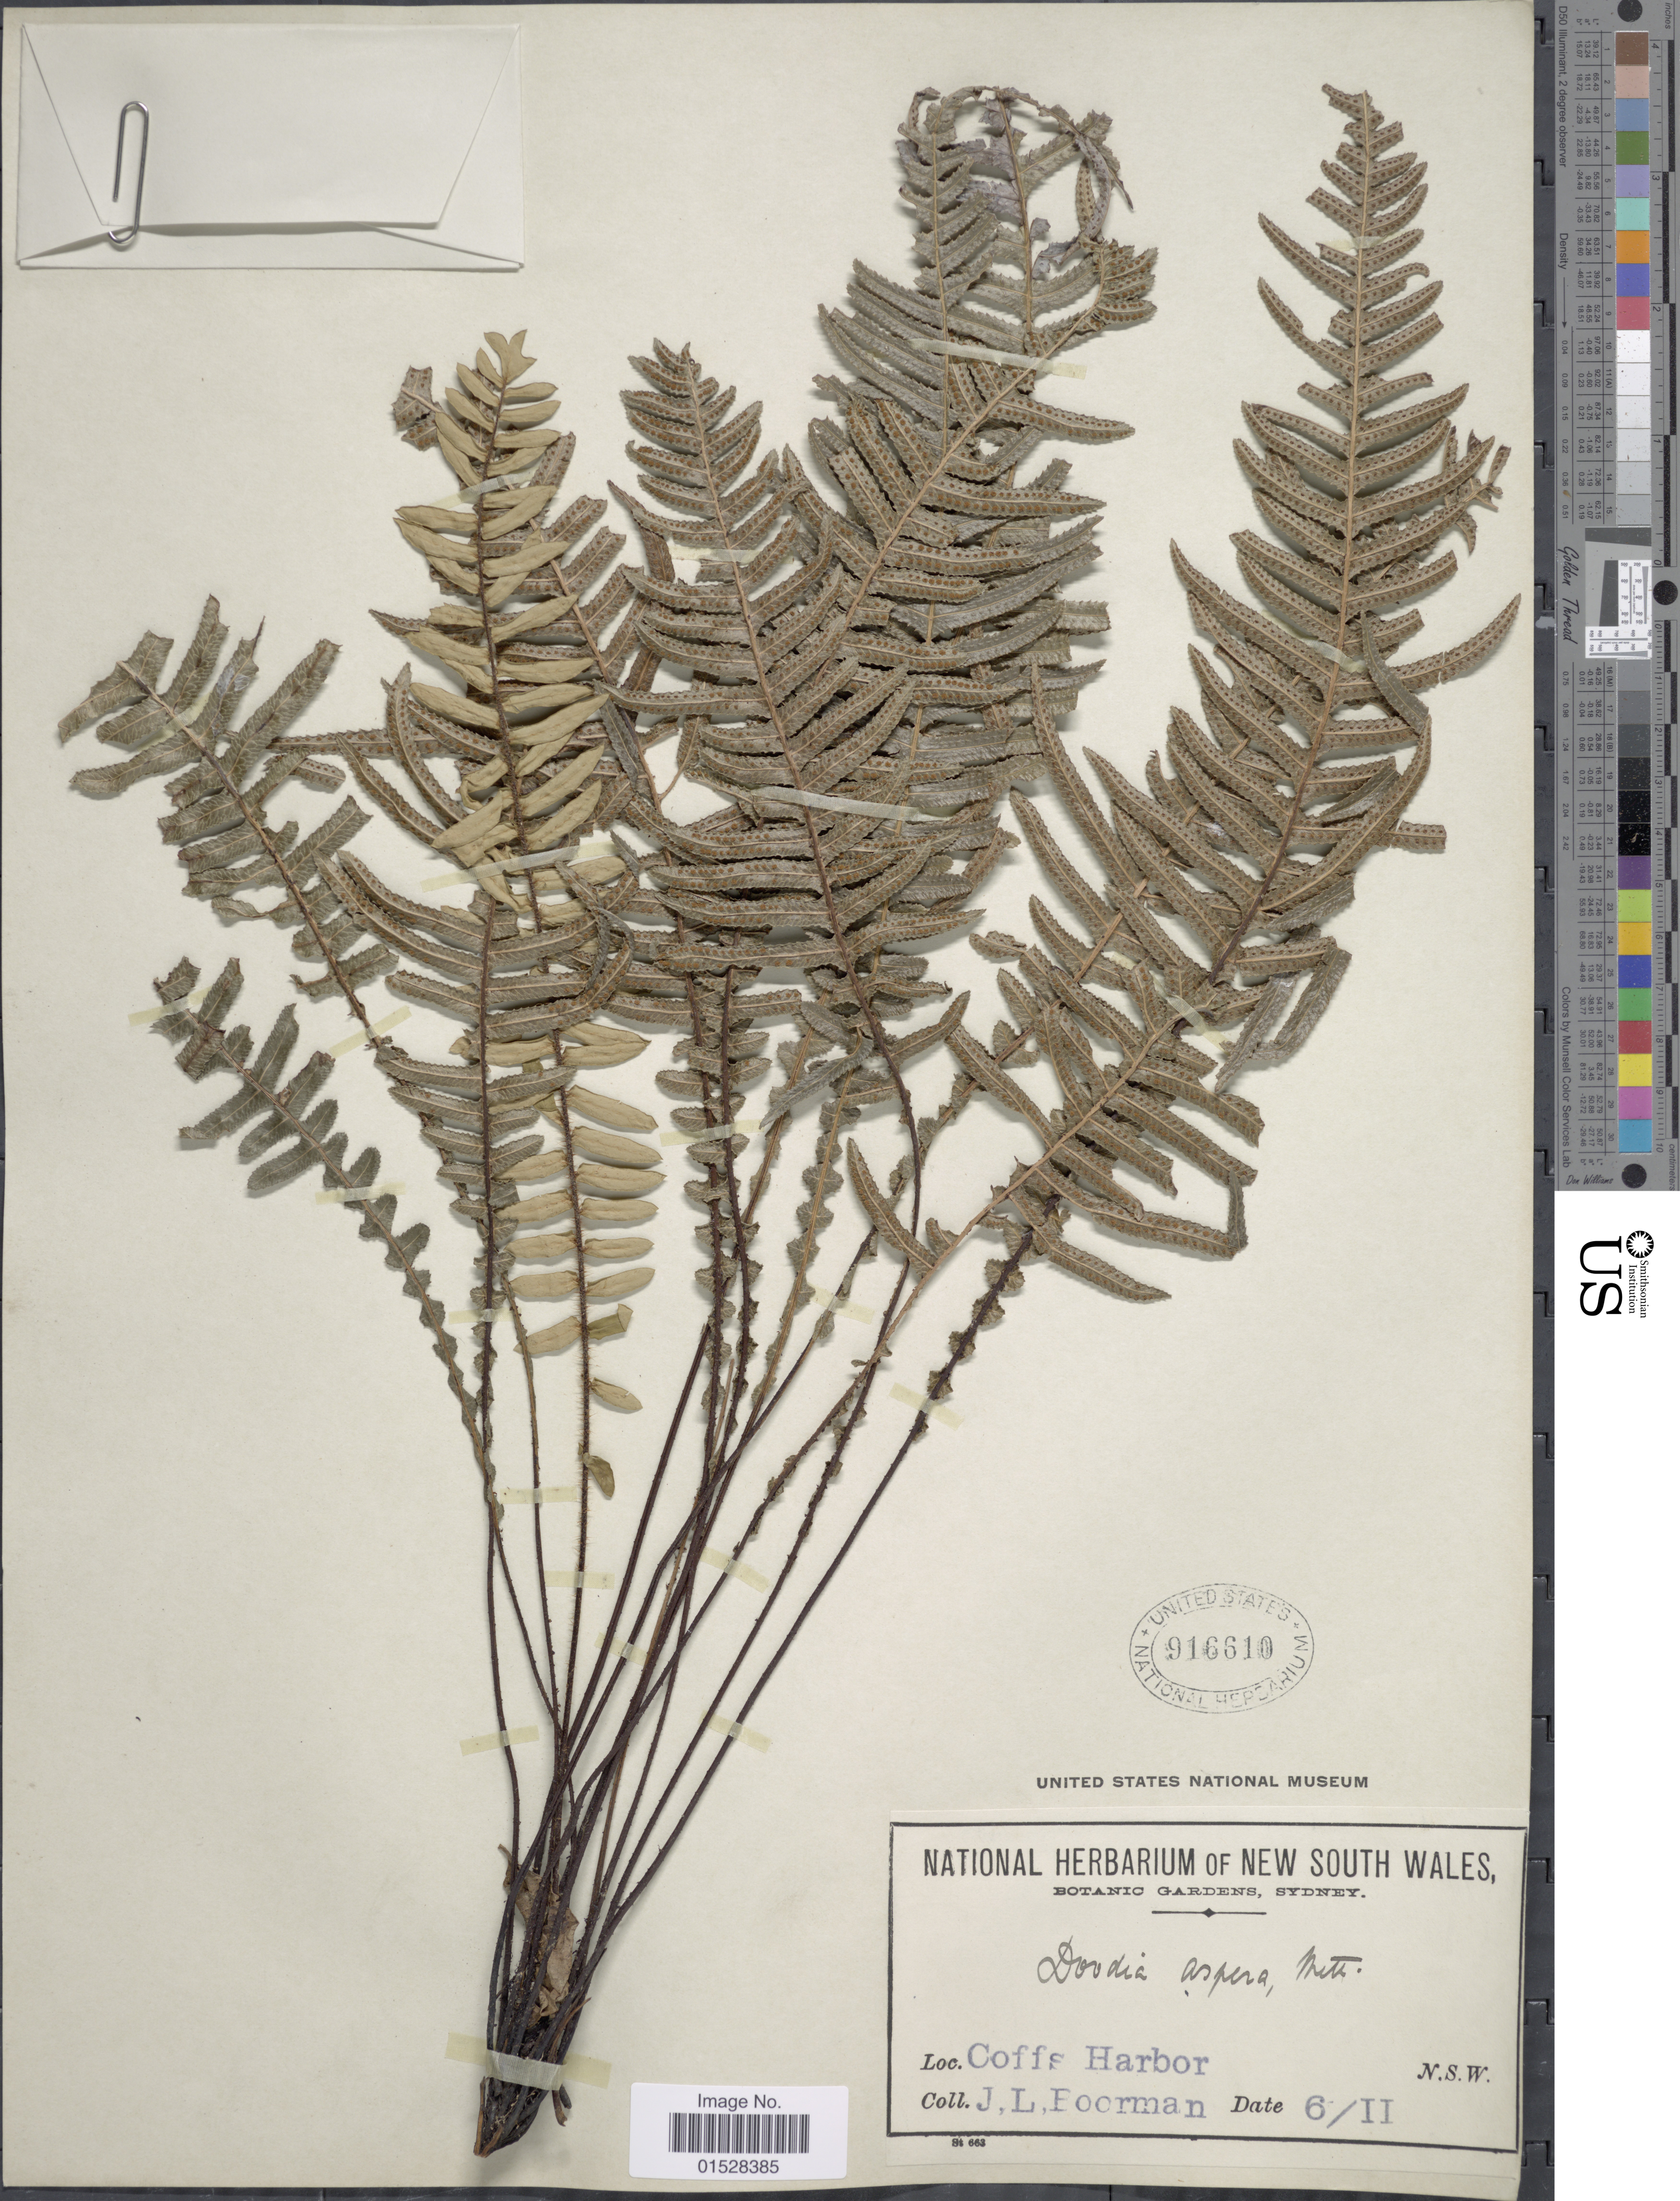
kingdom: Plantae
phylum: Tracheophyta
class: Polypodiopsida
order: Polypodiales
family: Blechnaceae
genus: Blechnum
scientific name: Blechnum neohollandicum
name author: Christenh.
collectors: J. Boorman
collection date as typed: Transcribed d/m/y: /6/11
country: Australia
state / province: New South Wales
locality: Coff's Harbor.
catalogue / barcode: US 916610